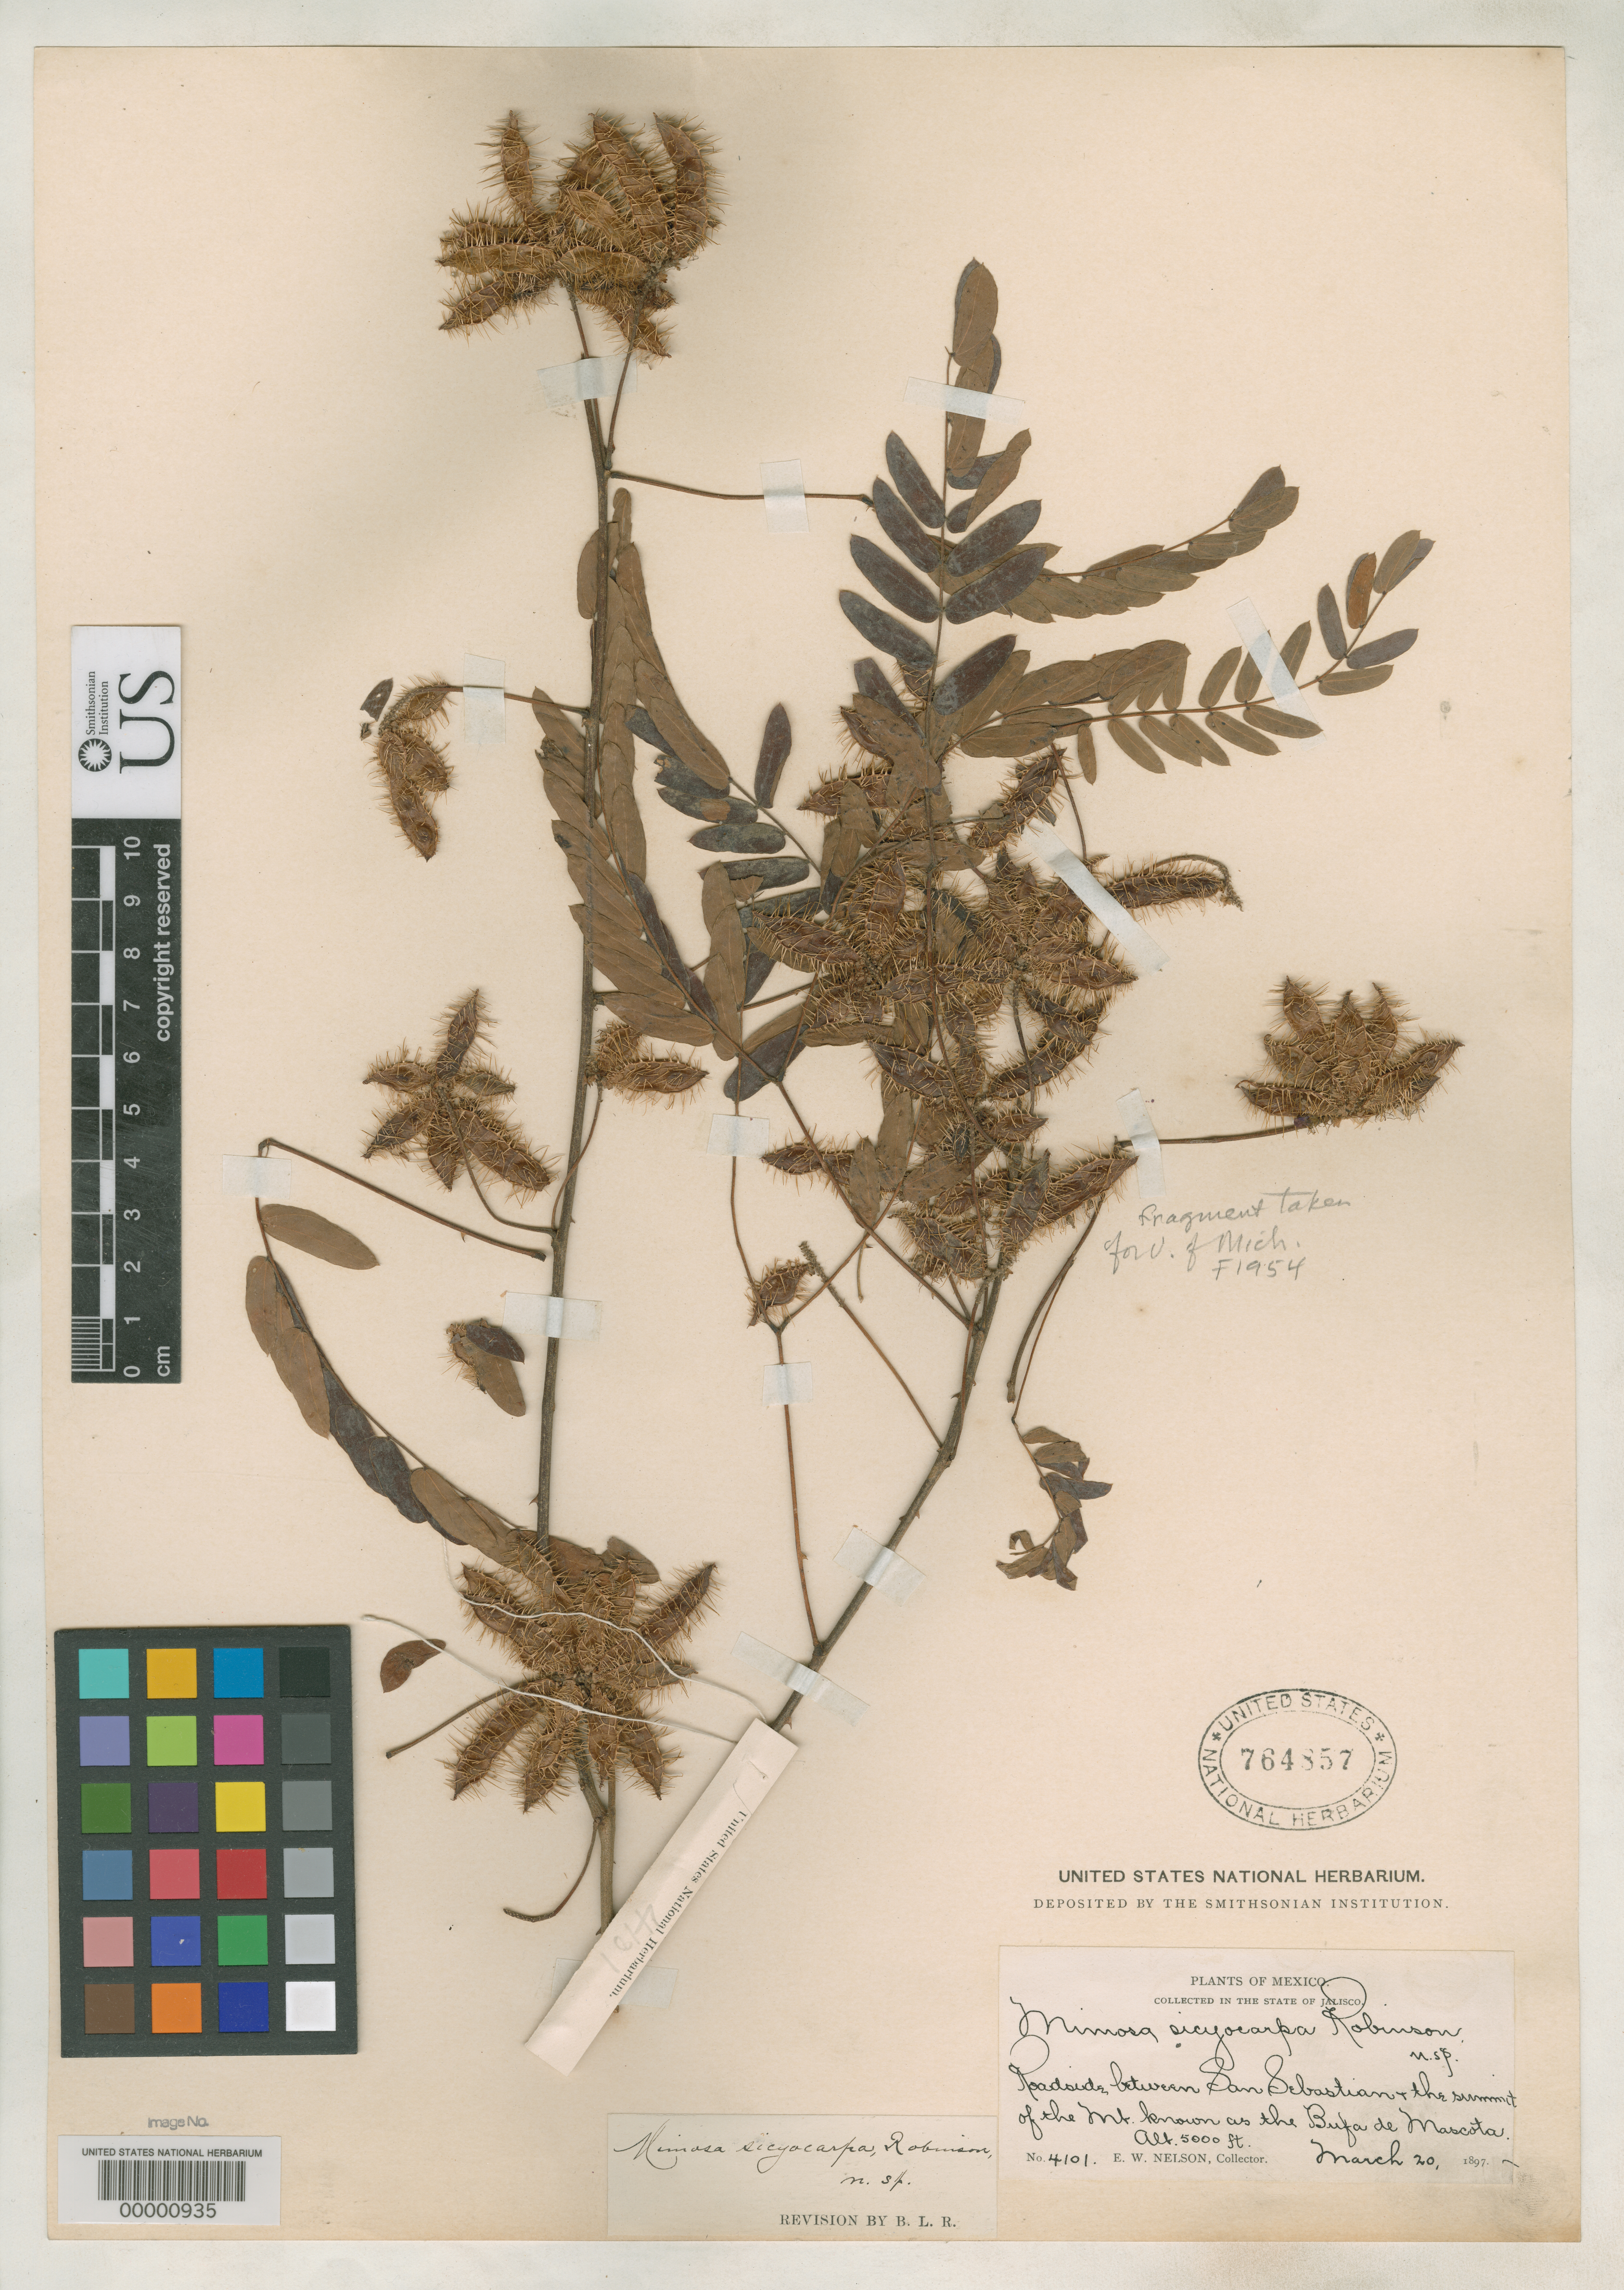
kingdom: Plantae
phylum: Tracheophyta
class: Magnoliopsida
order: Fabales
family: Fabaceae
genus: Mimosa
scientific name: Mimosa sicyocarpa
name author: B.L. Rob.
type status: Isotype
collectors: E. W. Nelson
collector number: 4101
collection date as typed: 20 Mar 1897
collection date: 1897-03-20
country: Mexico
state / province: Jalisco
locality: Between San Sebastian and Bufo de Mascota.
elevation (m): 1550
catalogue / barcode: US 764857